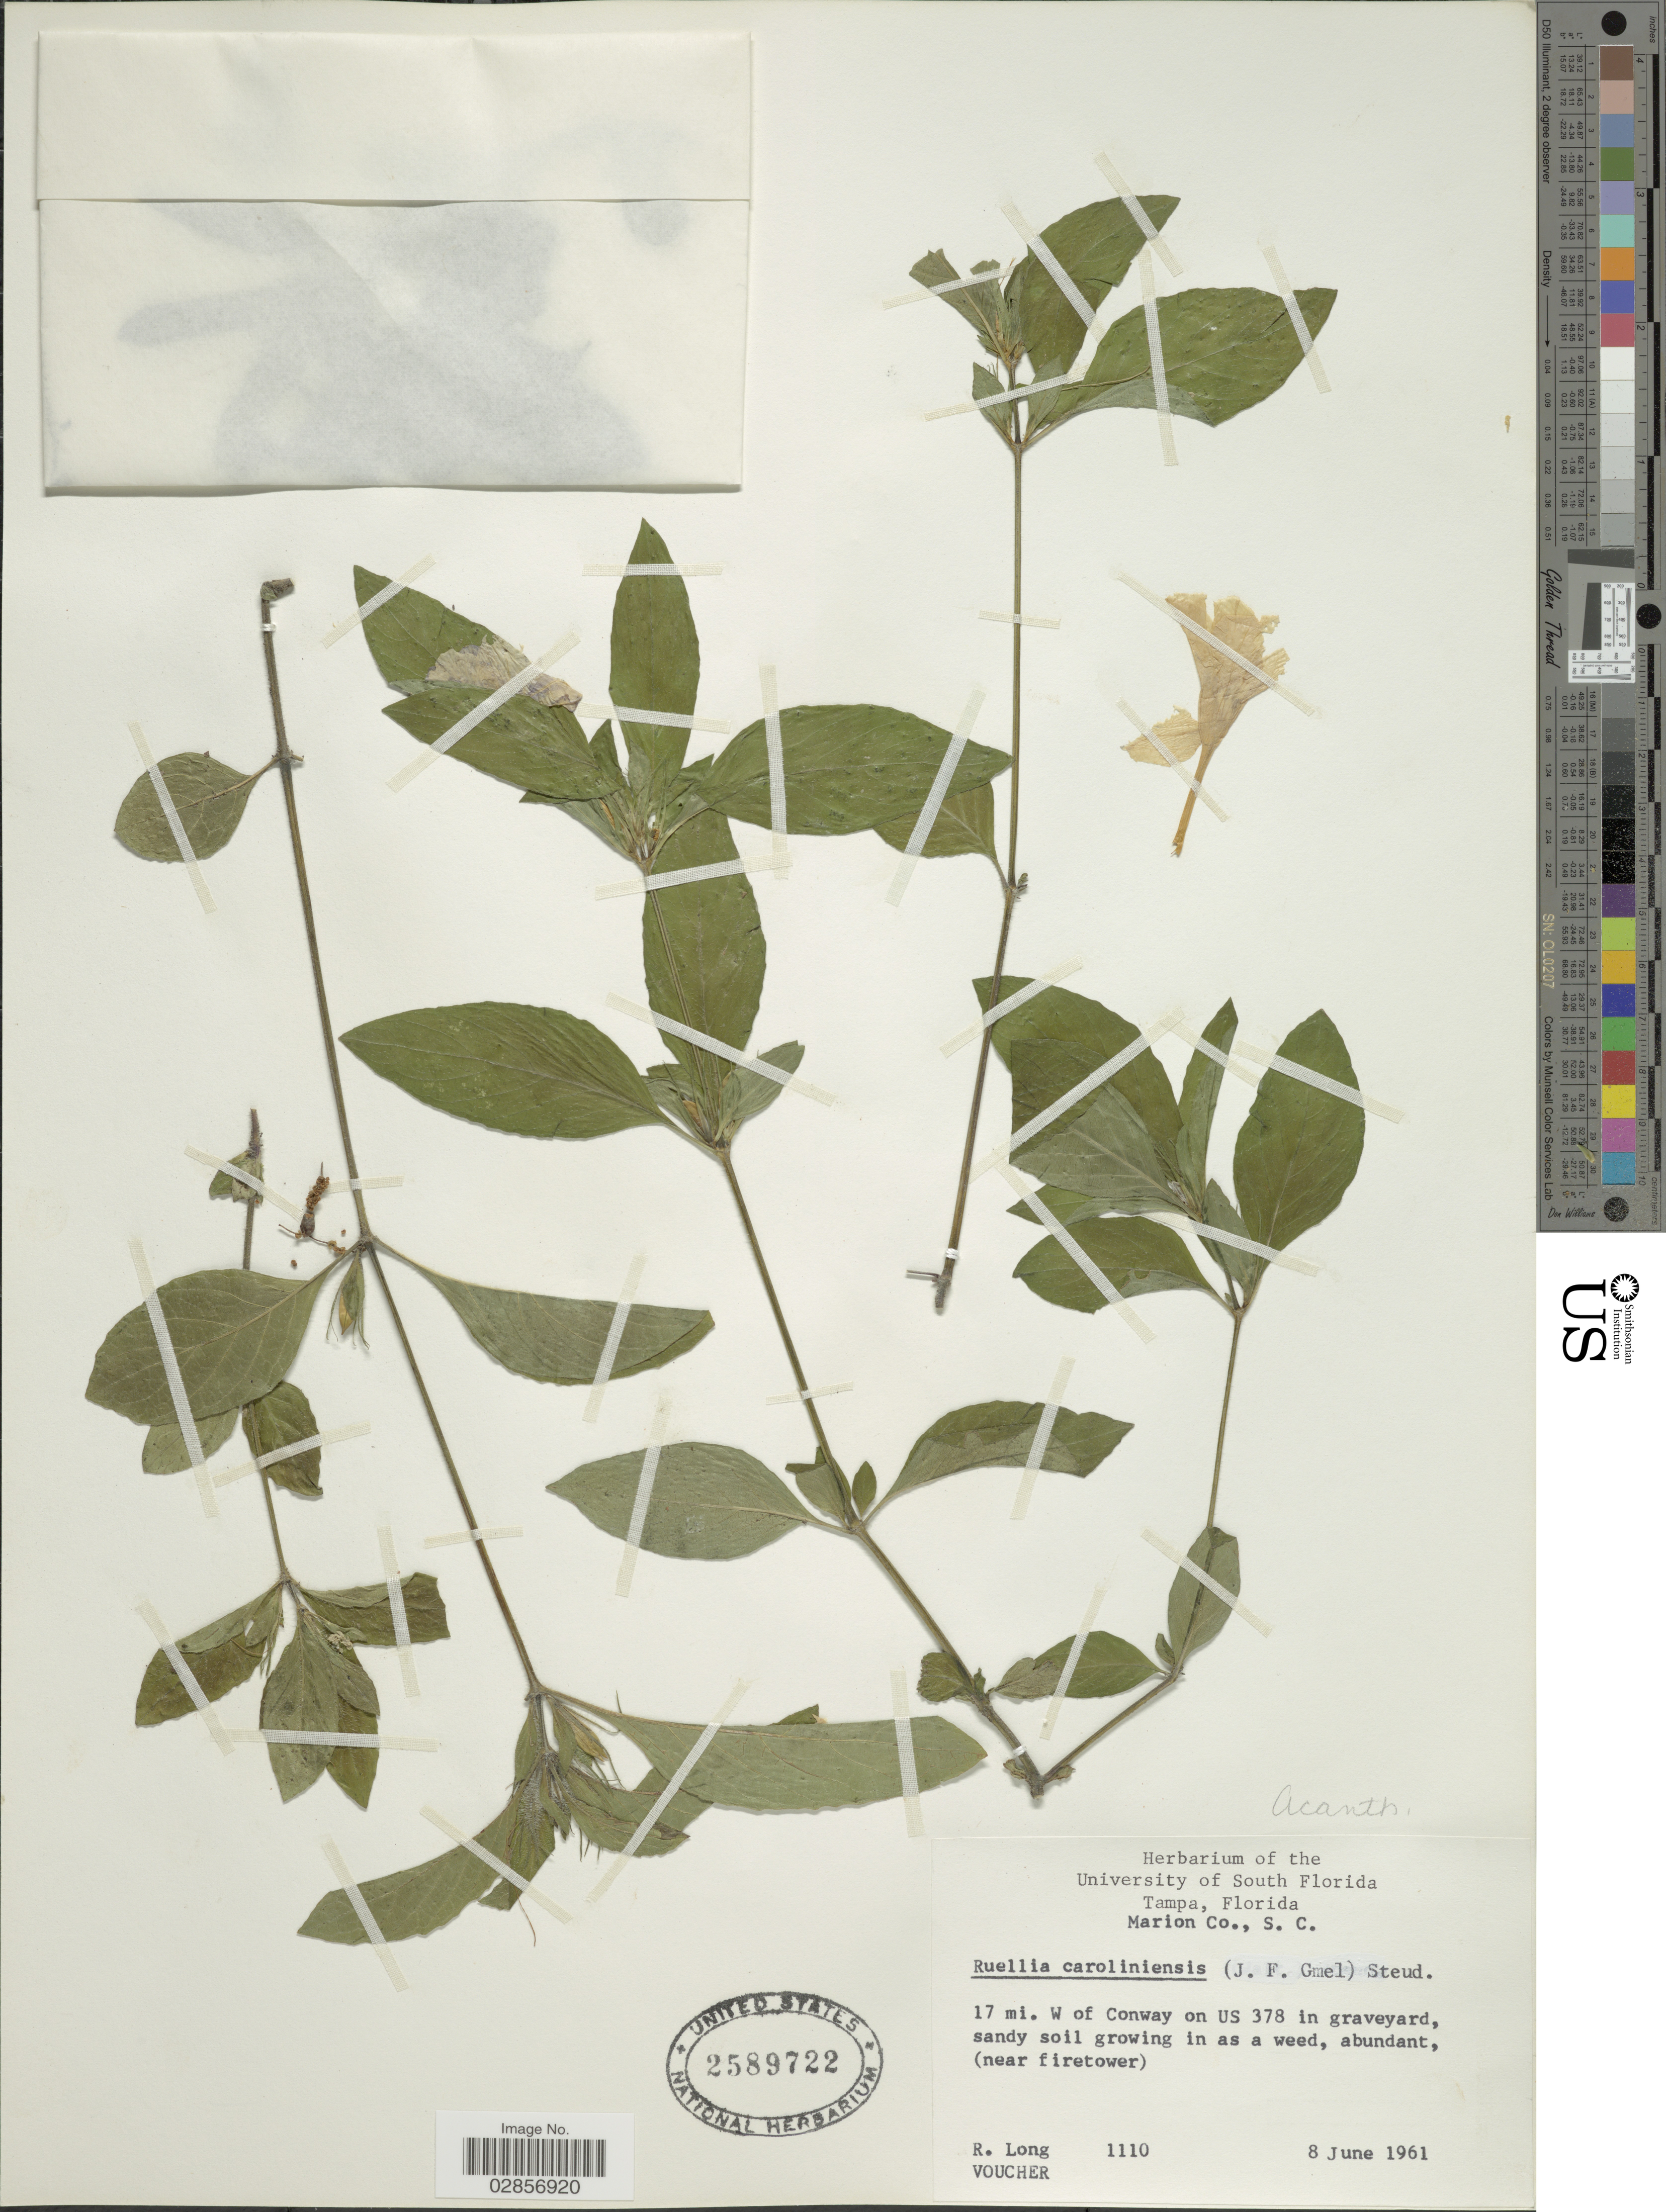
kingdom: Plantae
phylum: Tracheophyta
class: Magnoliopsida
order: Lamiales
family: Acanthaceae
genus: Ruellia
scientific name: Ruellia caroliniensis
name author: (J.F. Gmel.) Steud.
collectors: R. Long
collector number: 1110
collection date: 1961-06-08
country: United States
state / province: South Carolina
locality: Marion Co., S. C. 17 mi. W of Conway on US 378 in graveyard.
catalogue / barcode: US 2589722